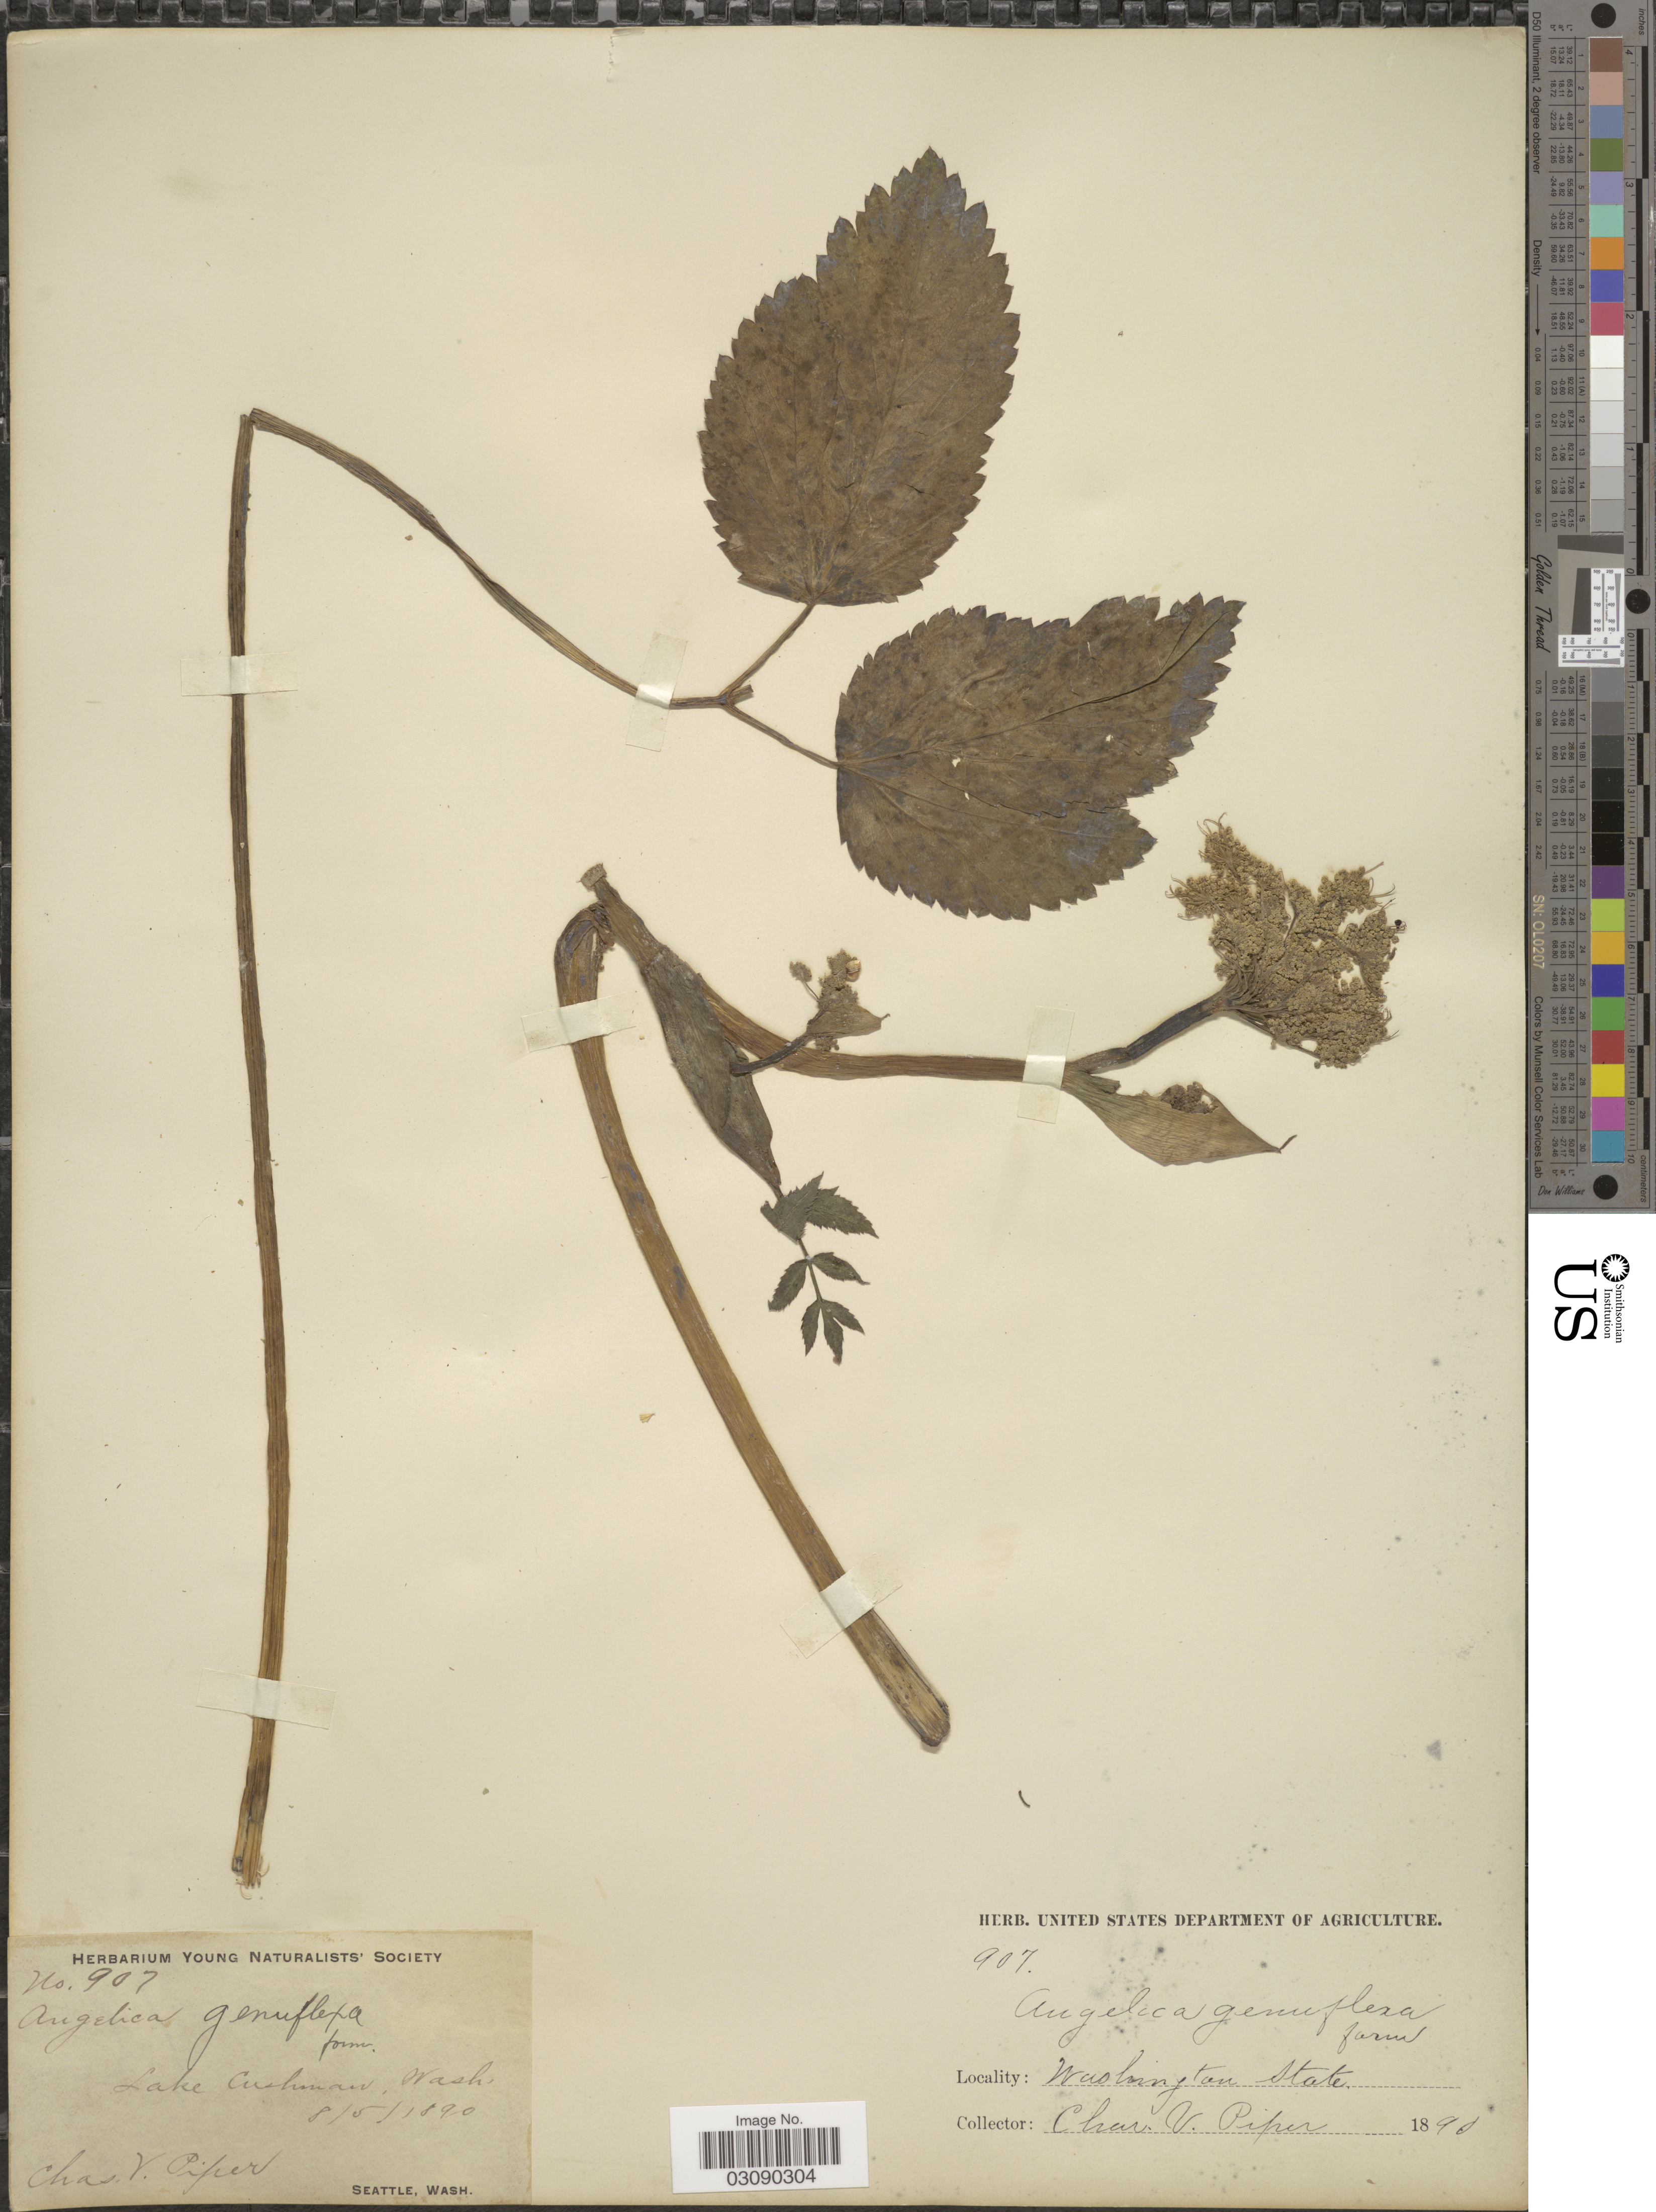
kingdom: Plantae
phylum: Tracheophyta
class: Magnoliopsida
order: Apiales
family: Apiaceae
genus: Angelica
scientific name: Angelica genuflexa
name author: Nutt.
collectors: C. V. Piper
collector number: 907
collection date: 1890-08-05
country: United States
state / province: Washington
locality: Lake Cushman.